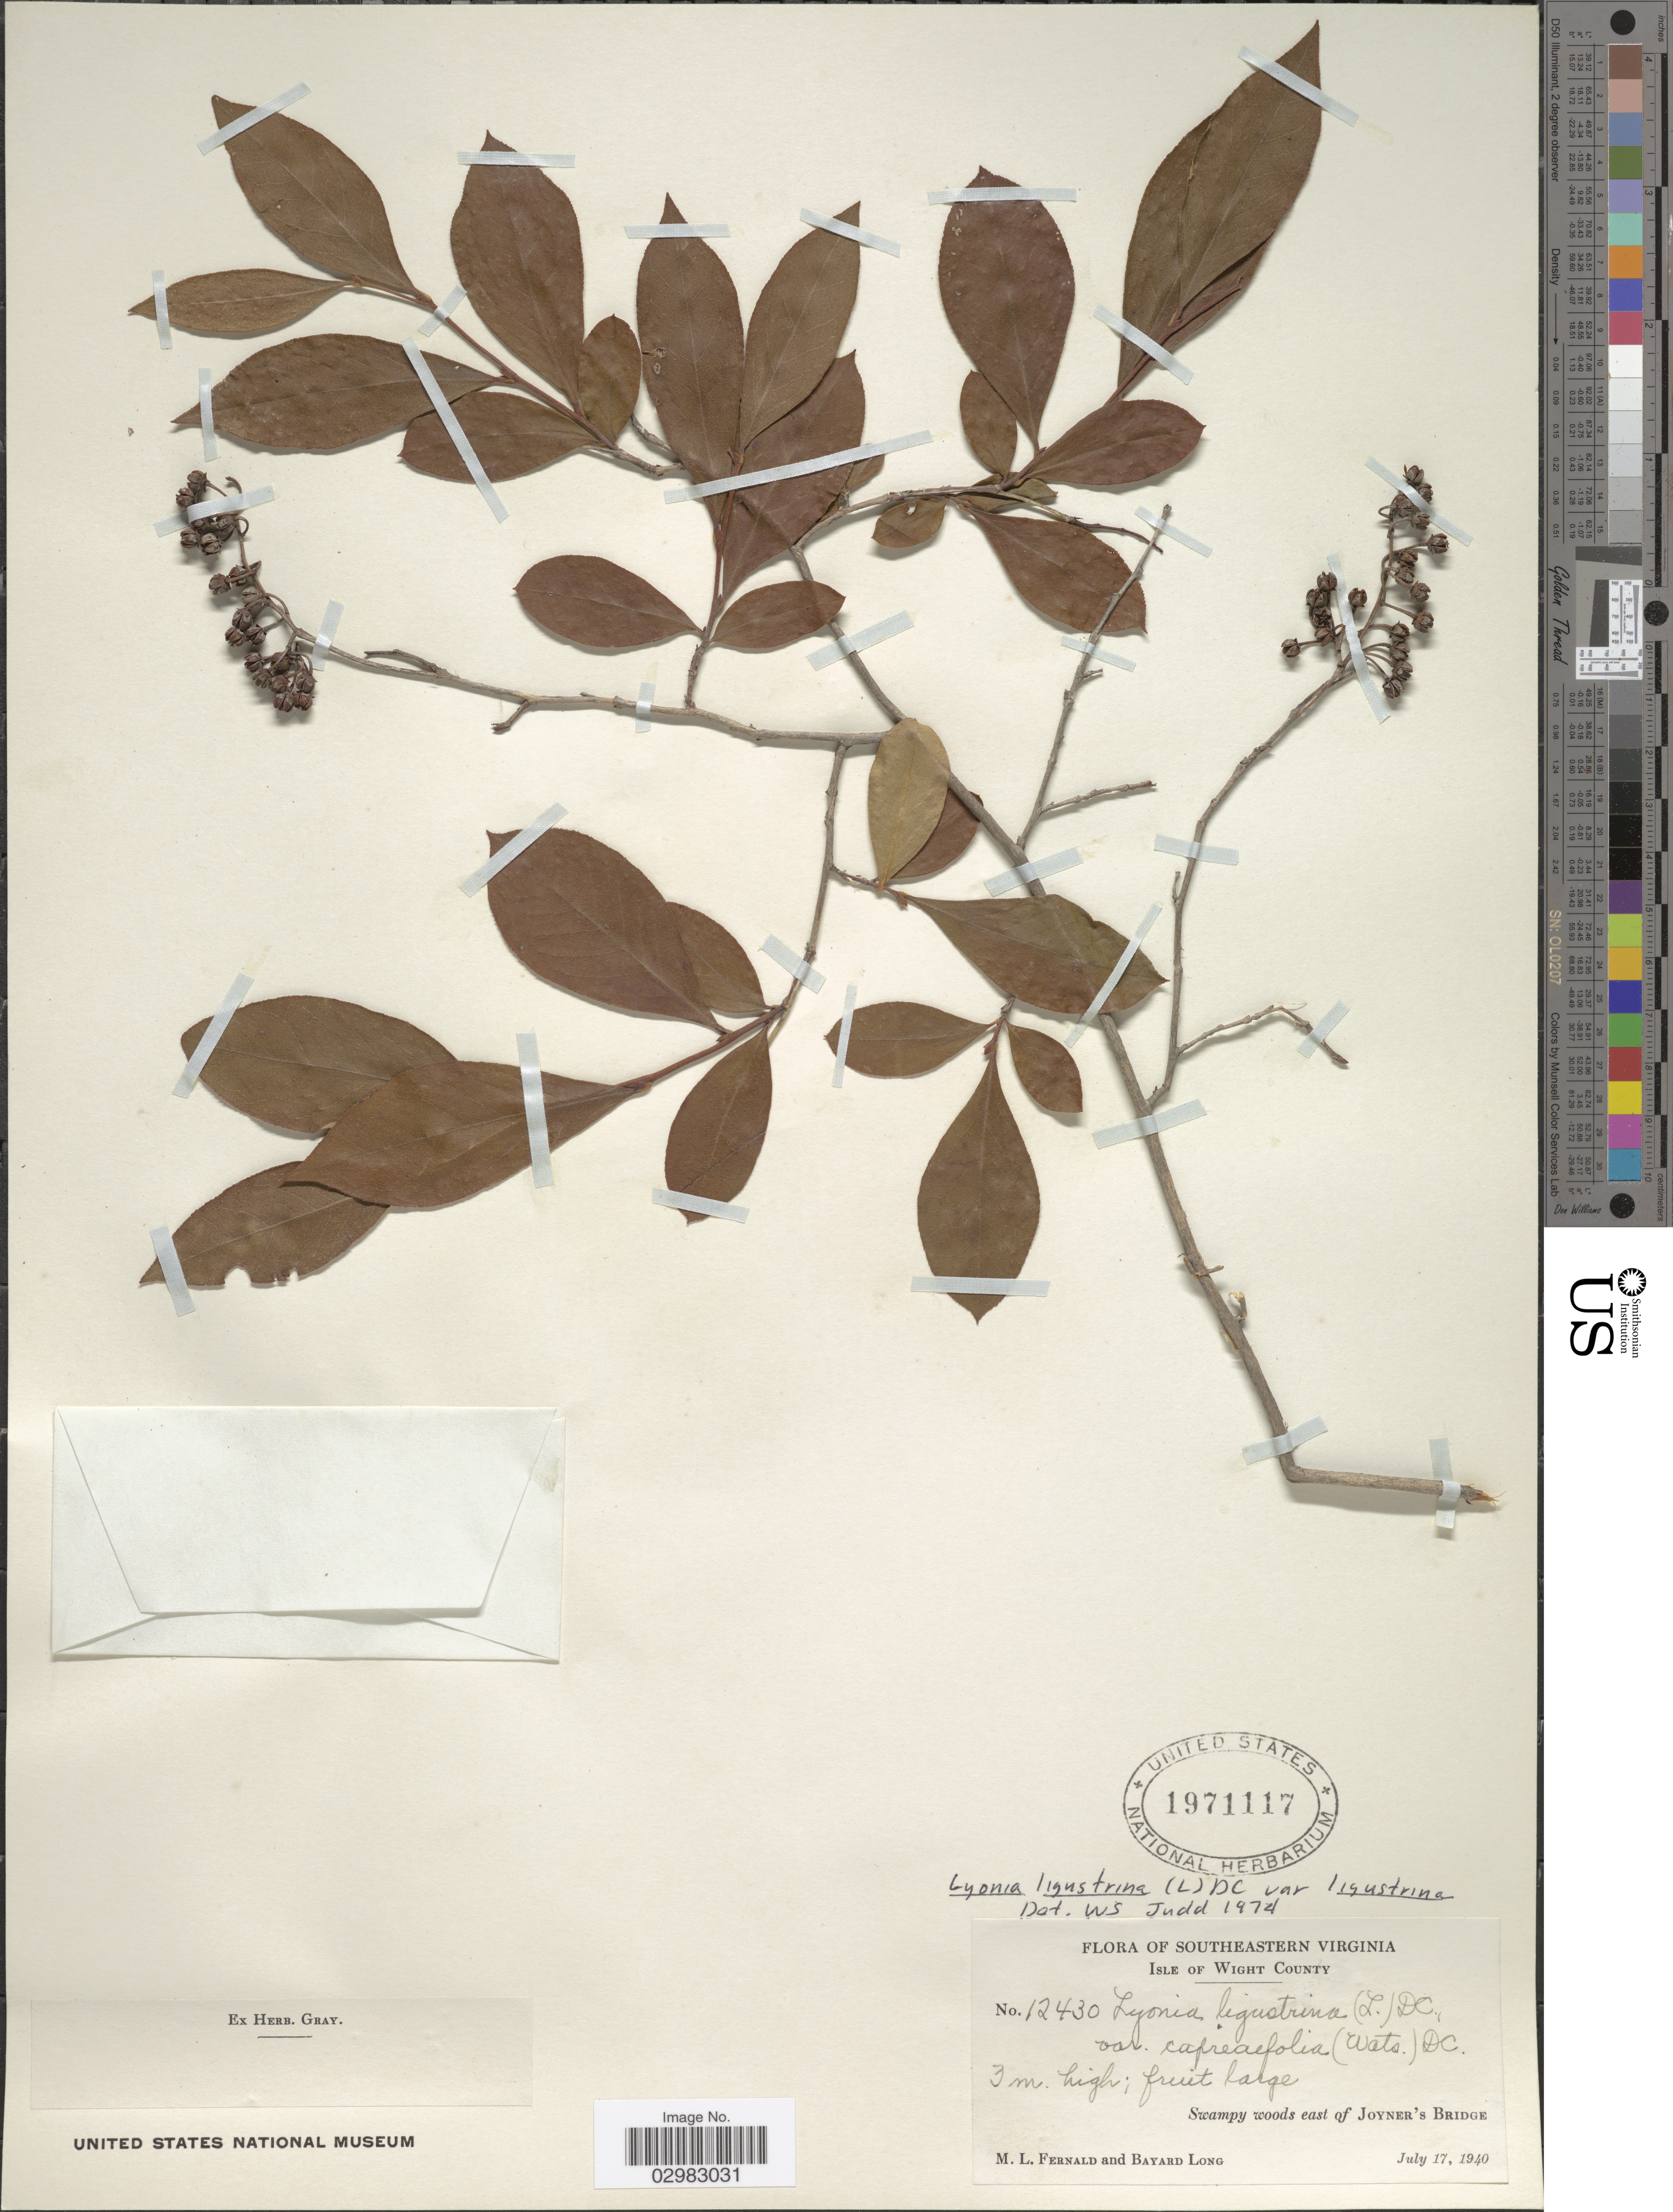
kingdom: Plantae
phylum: Tracheophyta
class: Magnoliopsida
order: Ericales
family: Ericaceae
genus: Lyonia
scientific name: Lyonia ligustrina var. ligustrina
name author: (L.) DC.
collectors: M. L. Fernald & B. Long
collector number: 12430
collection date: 1940-07-17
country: United States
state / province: Virginia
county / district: Isle of Wight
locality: Southeastern Virginia, Isle of Wight County, swampy woods east of Joyner's Bridge.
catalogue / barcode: US 1971117